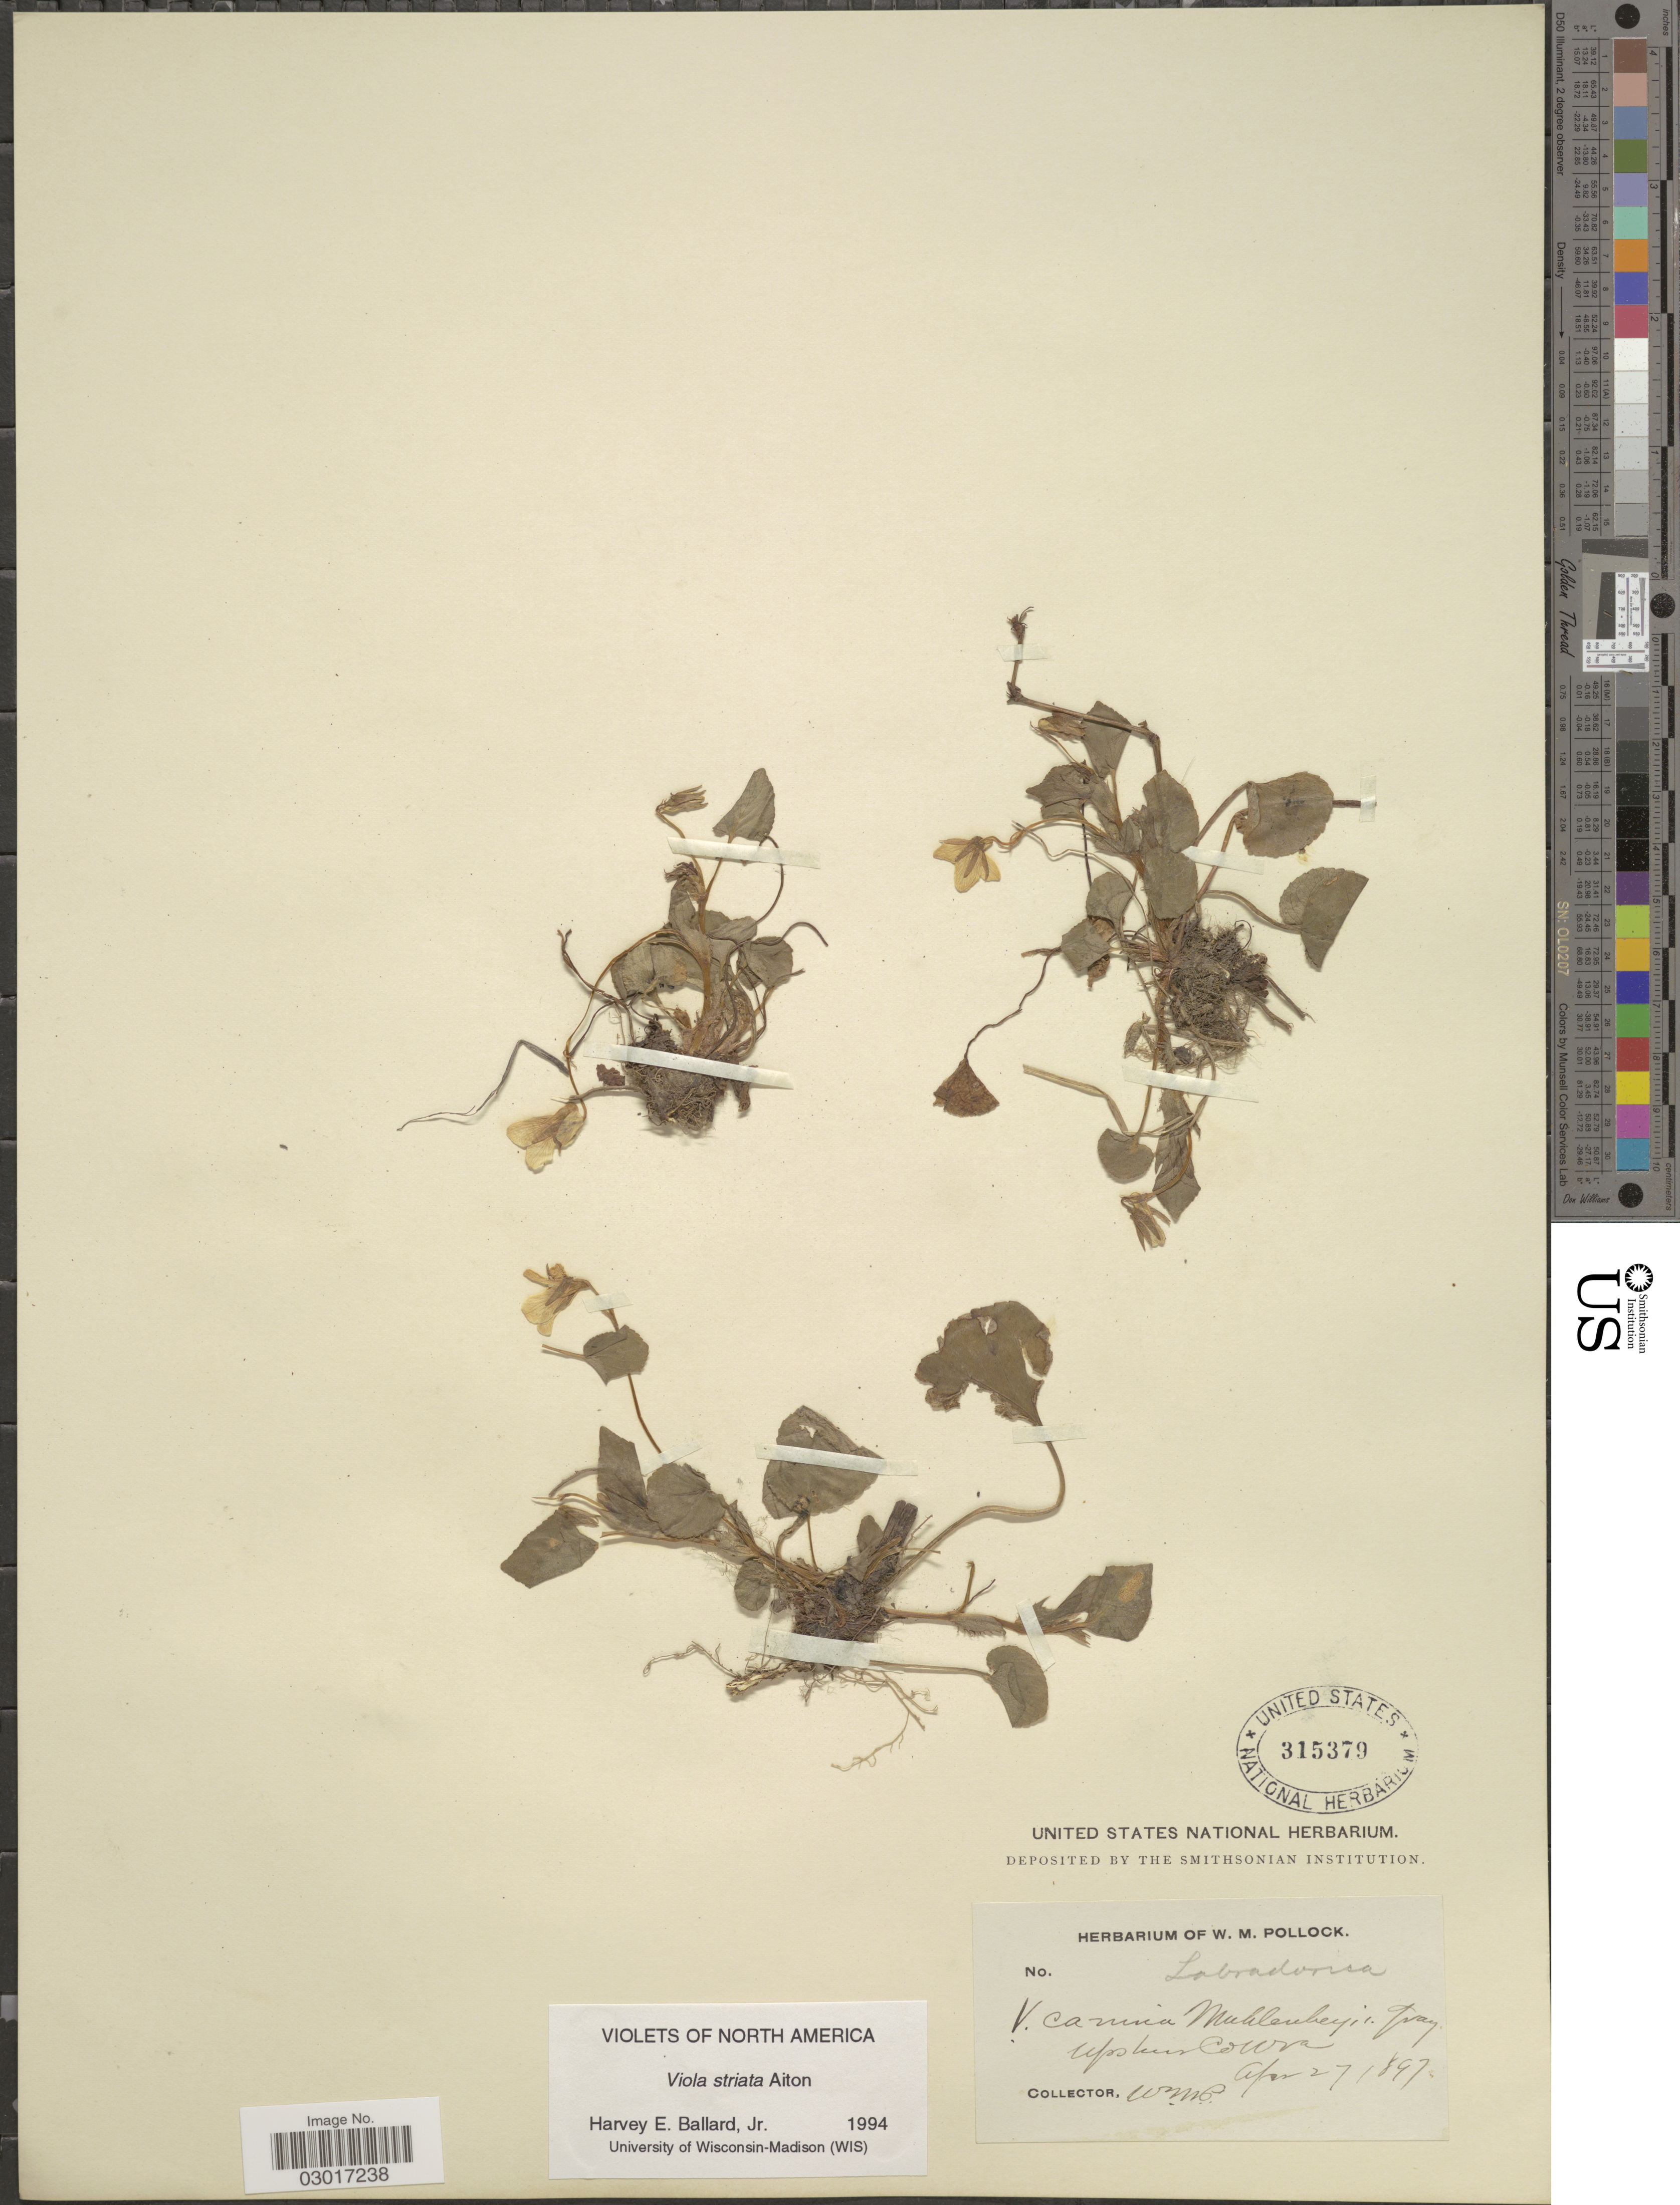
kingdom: Plantae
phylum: Tracheophyta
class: Magnoliopsida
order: Malpighiales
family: Violaceae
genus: Viola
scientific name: Viola striata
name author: Aiton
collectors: W. M. Pollock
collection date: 1897-04-27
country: United States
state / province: West Virginia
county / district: Upshur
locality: W. Va.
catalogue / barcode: US 315379